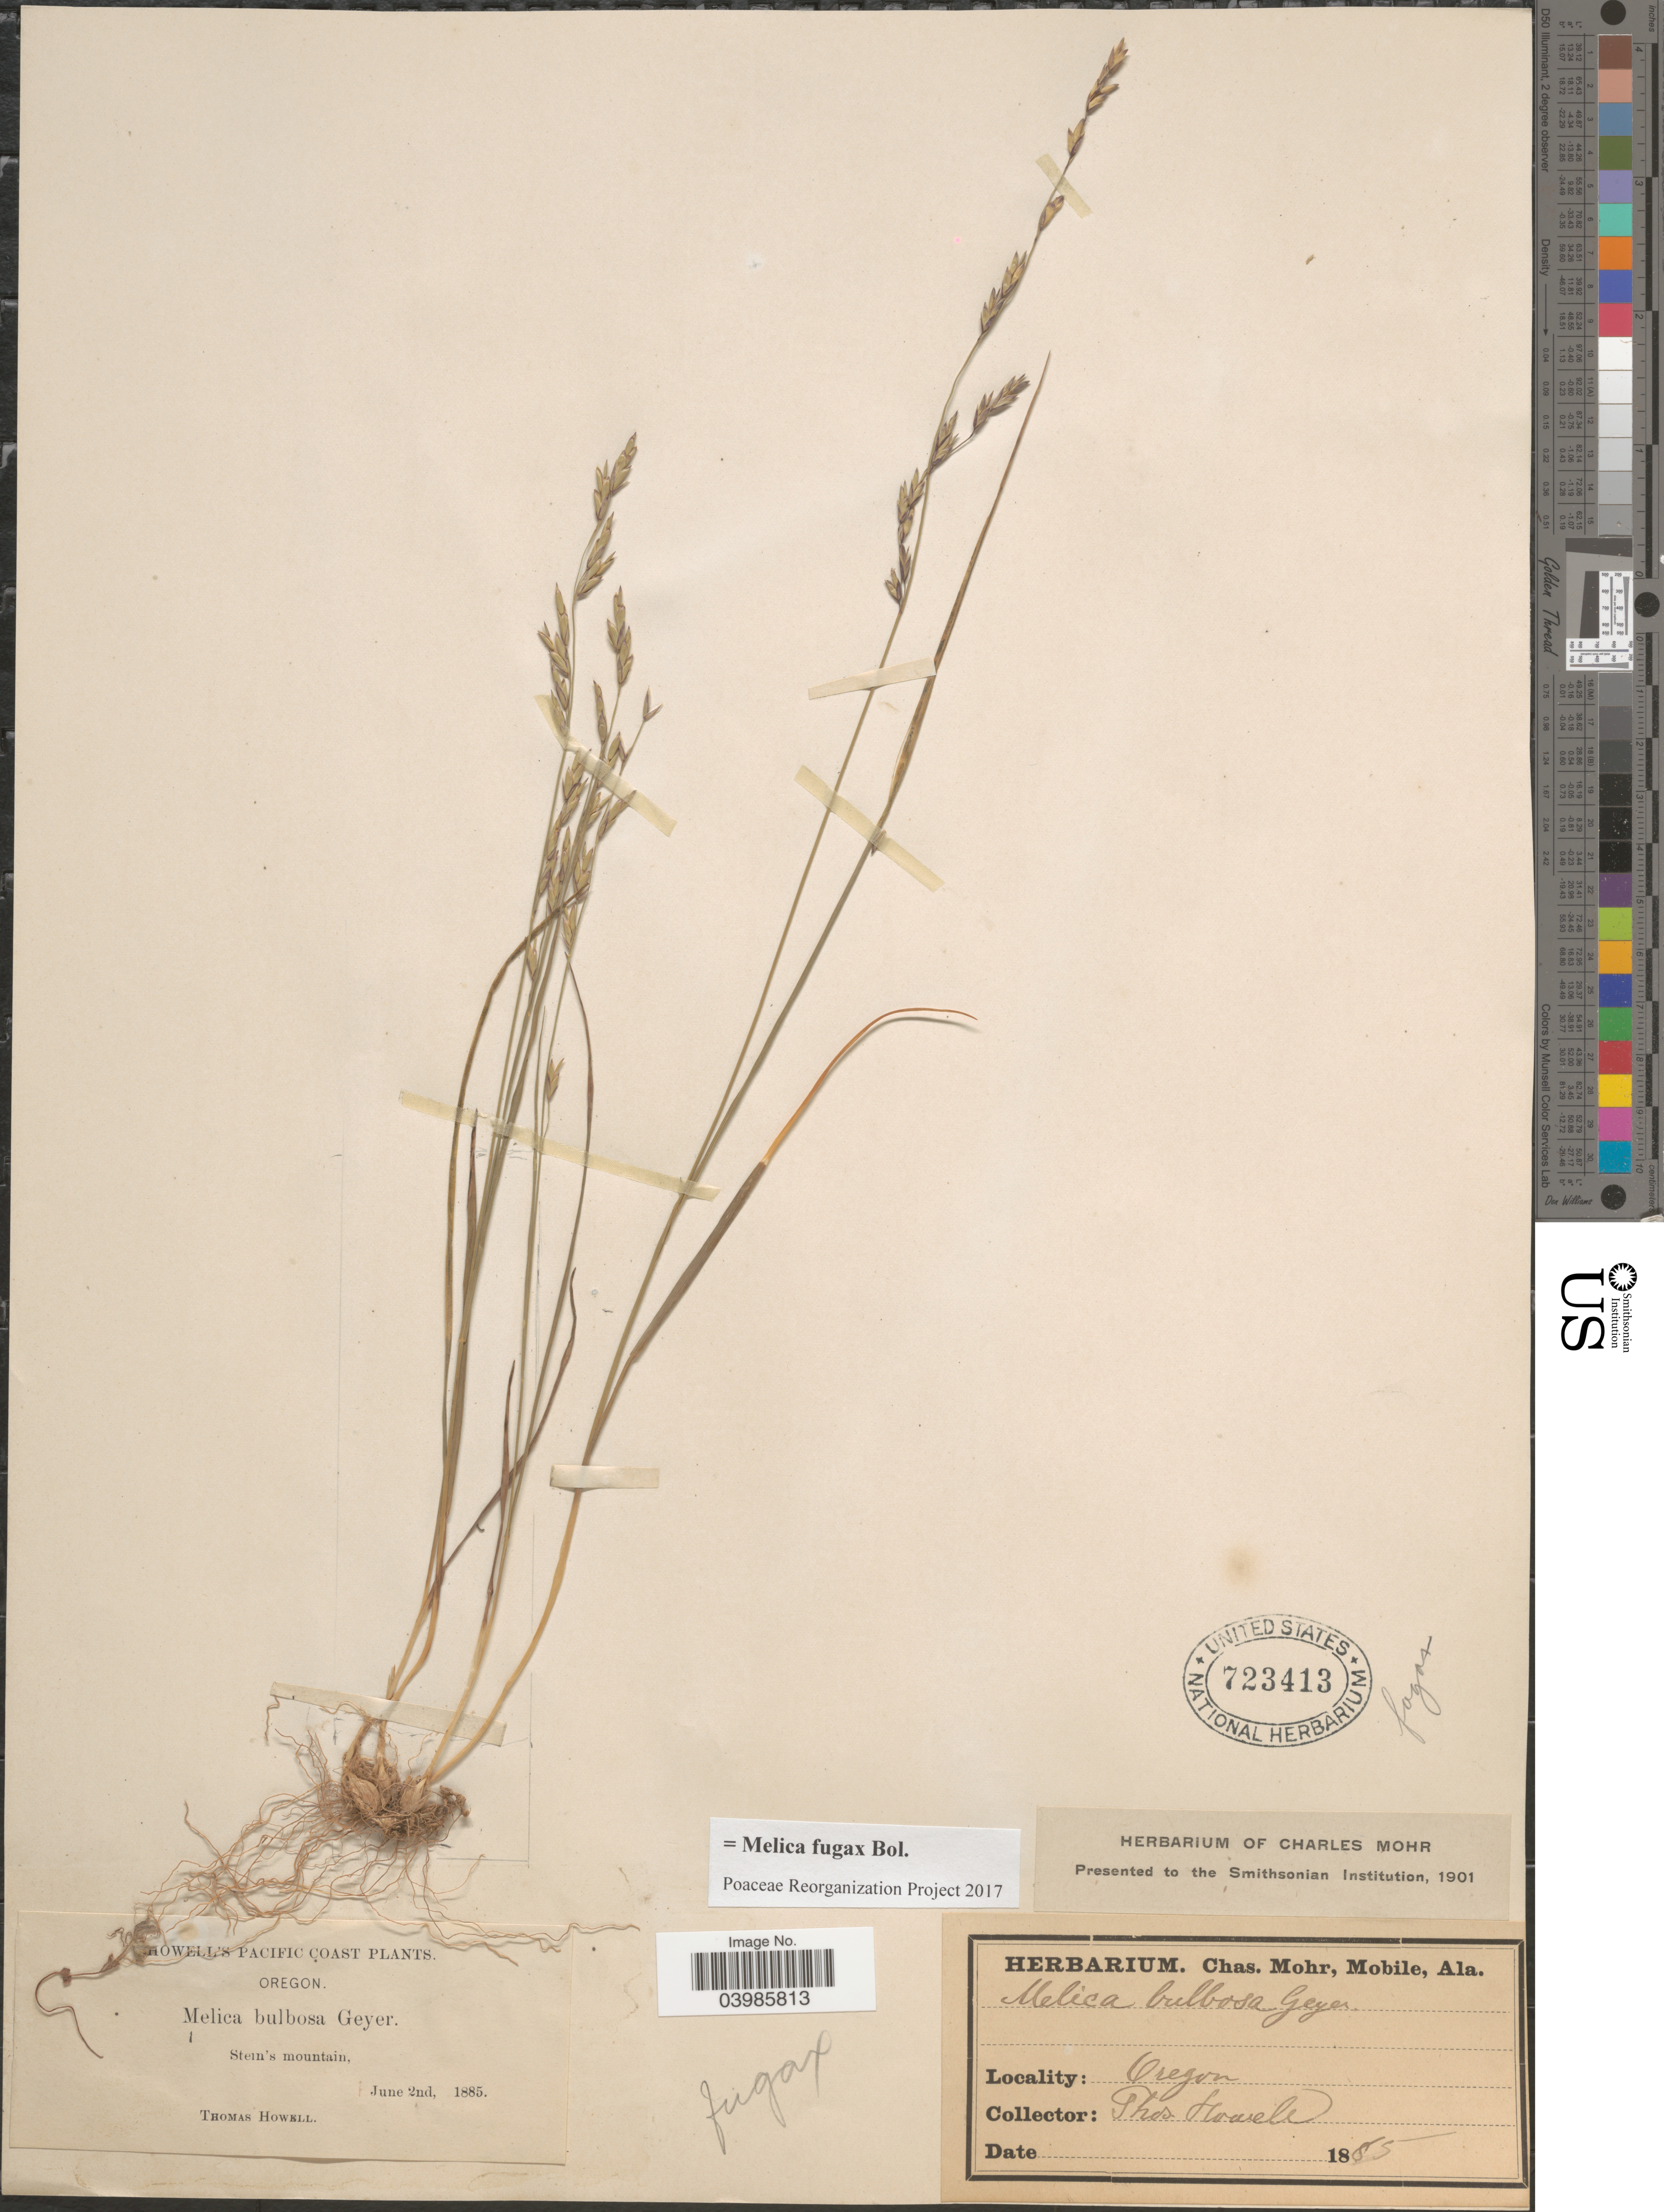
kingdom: Plantae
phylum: Tracheophyta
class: Liliopsida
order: Poales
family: Poaceae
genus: Melica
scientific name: Melica fugax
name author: Bol.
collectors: T. Howell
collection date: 1885-06-02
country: United States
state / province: Oregon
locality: Pacific Coast. Stein's mountain.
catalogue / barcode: US 723413